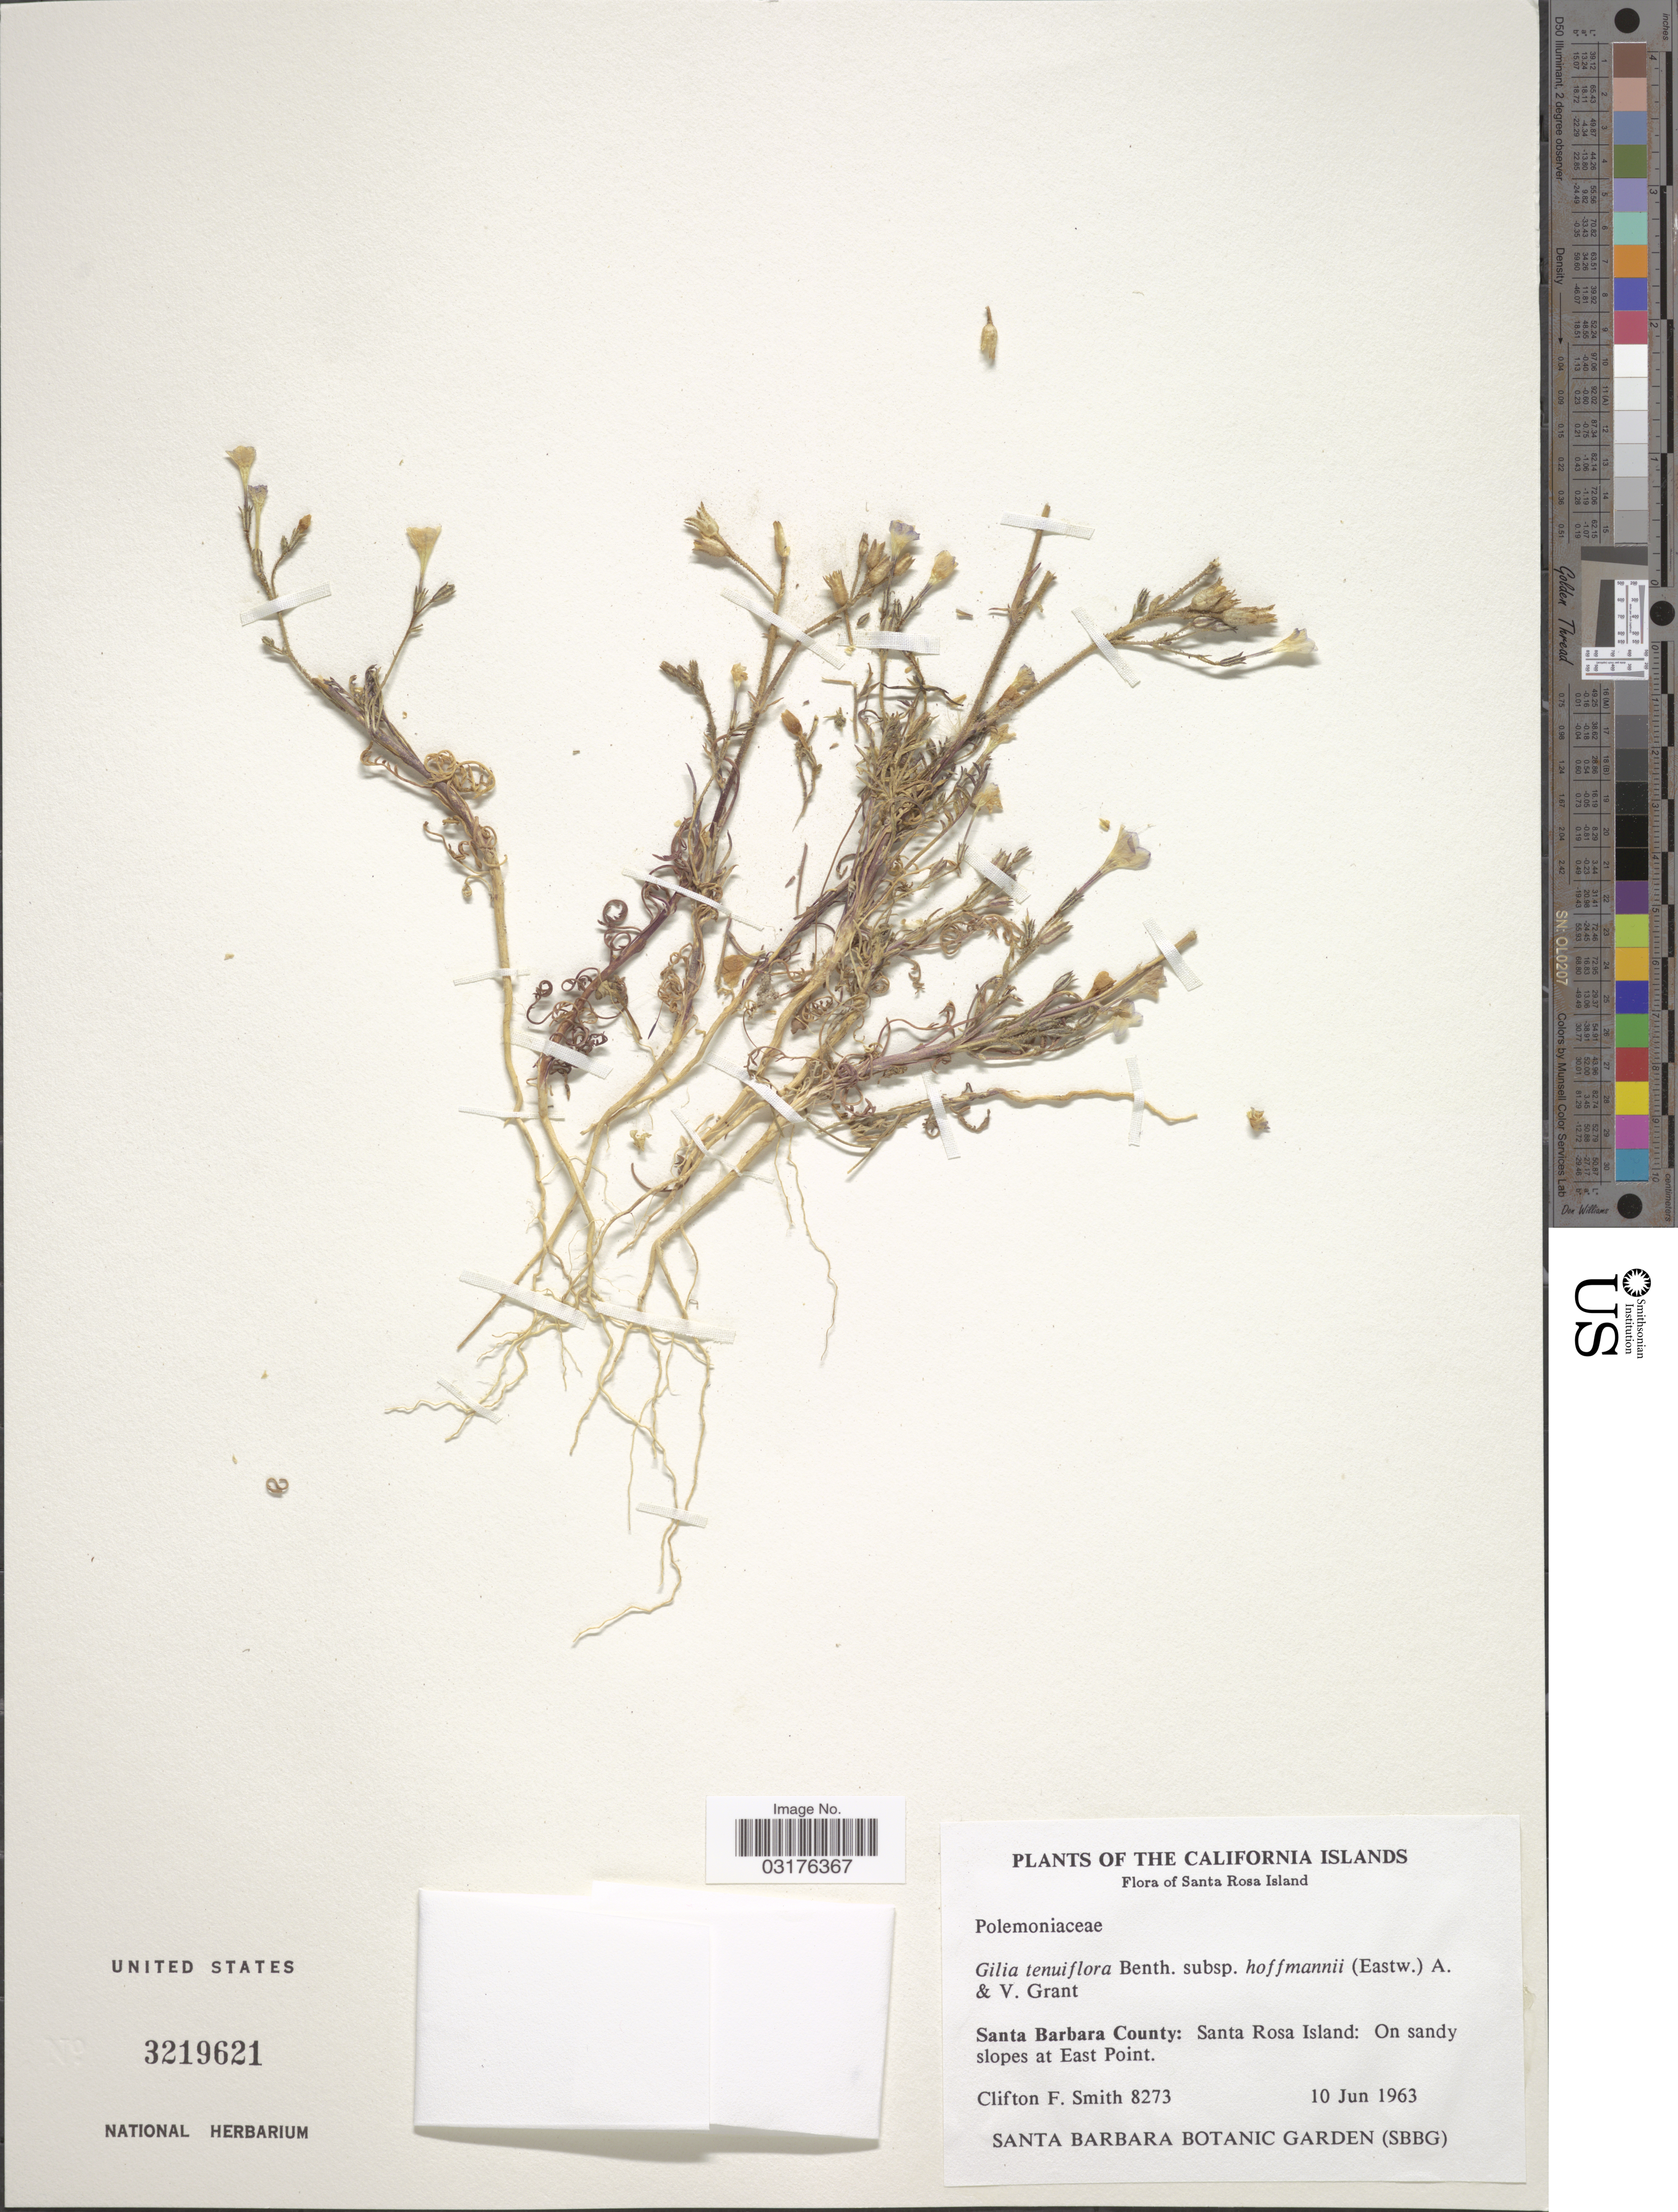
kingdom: Plantae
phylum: Tracheophyta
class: Magnoliopsida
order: Ericales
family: Polemoniaceae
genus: Gilia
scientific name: Gilia tenuiflora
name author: Benth.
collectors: C. F. Smith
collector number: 8273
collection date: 1963-06-10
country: United States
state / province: California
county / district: Santa Barbara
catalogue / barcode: US 3219621